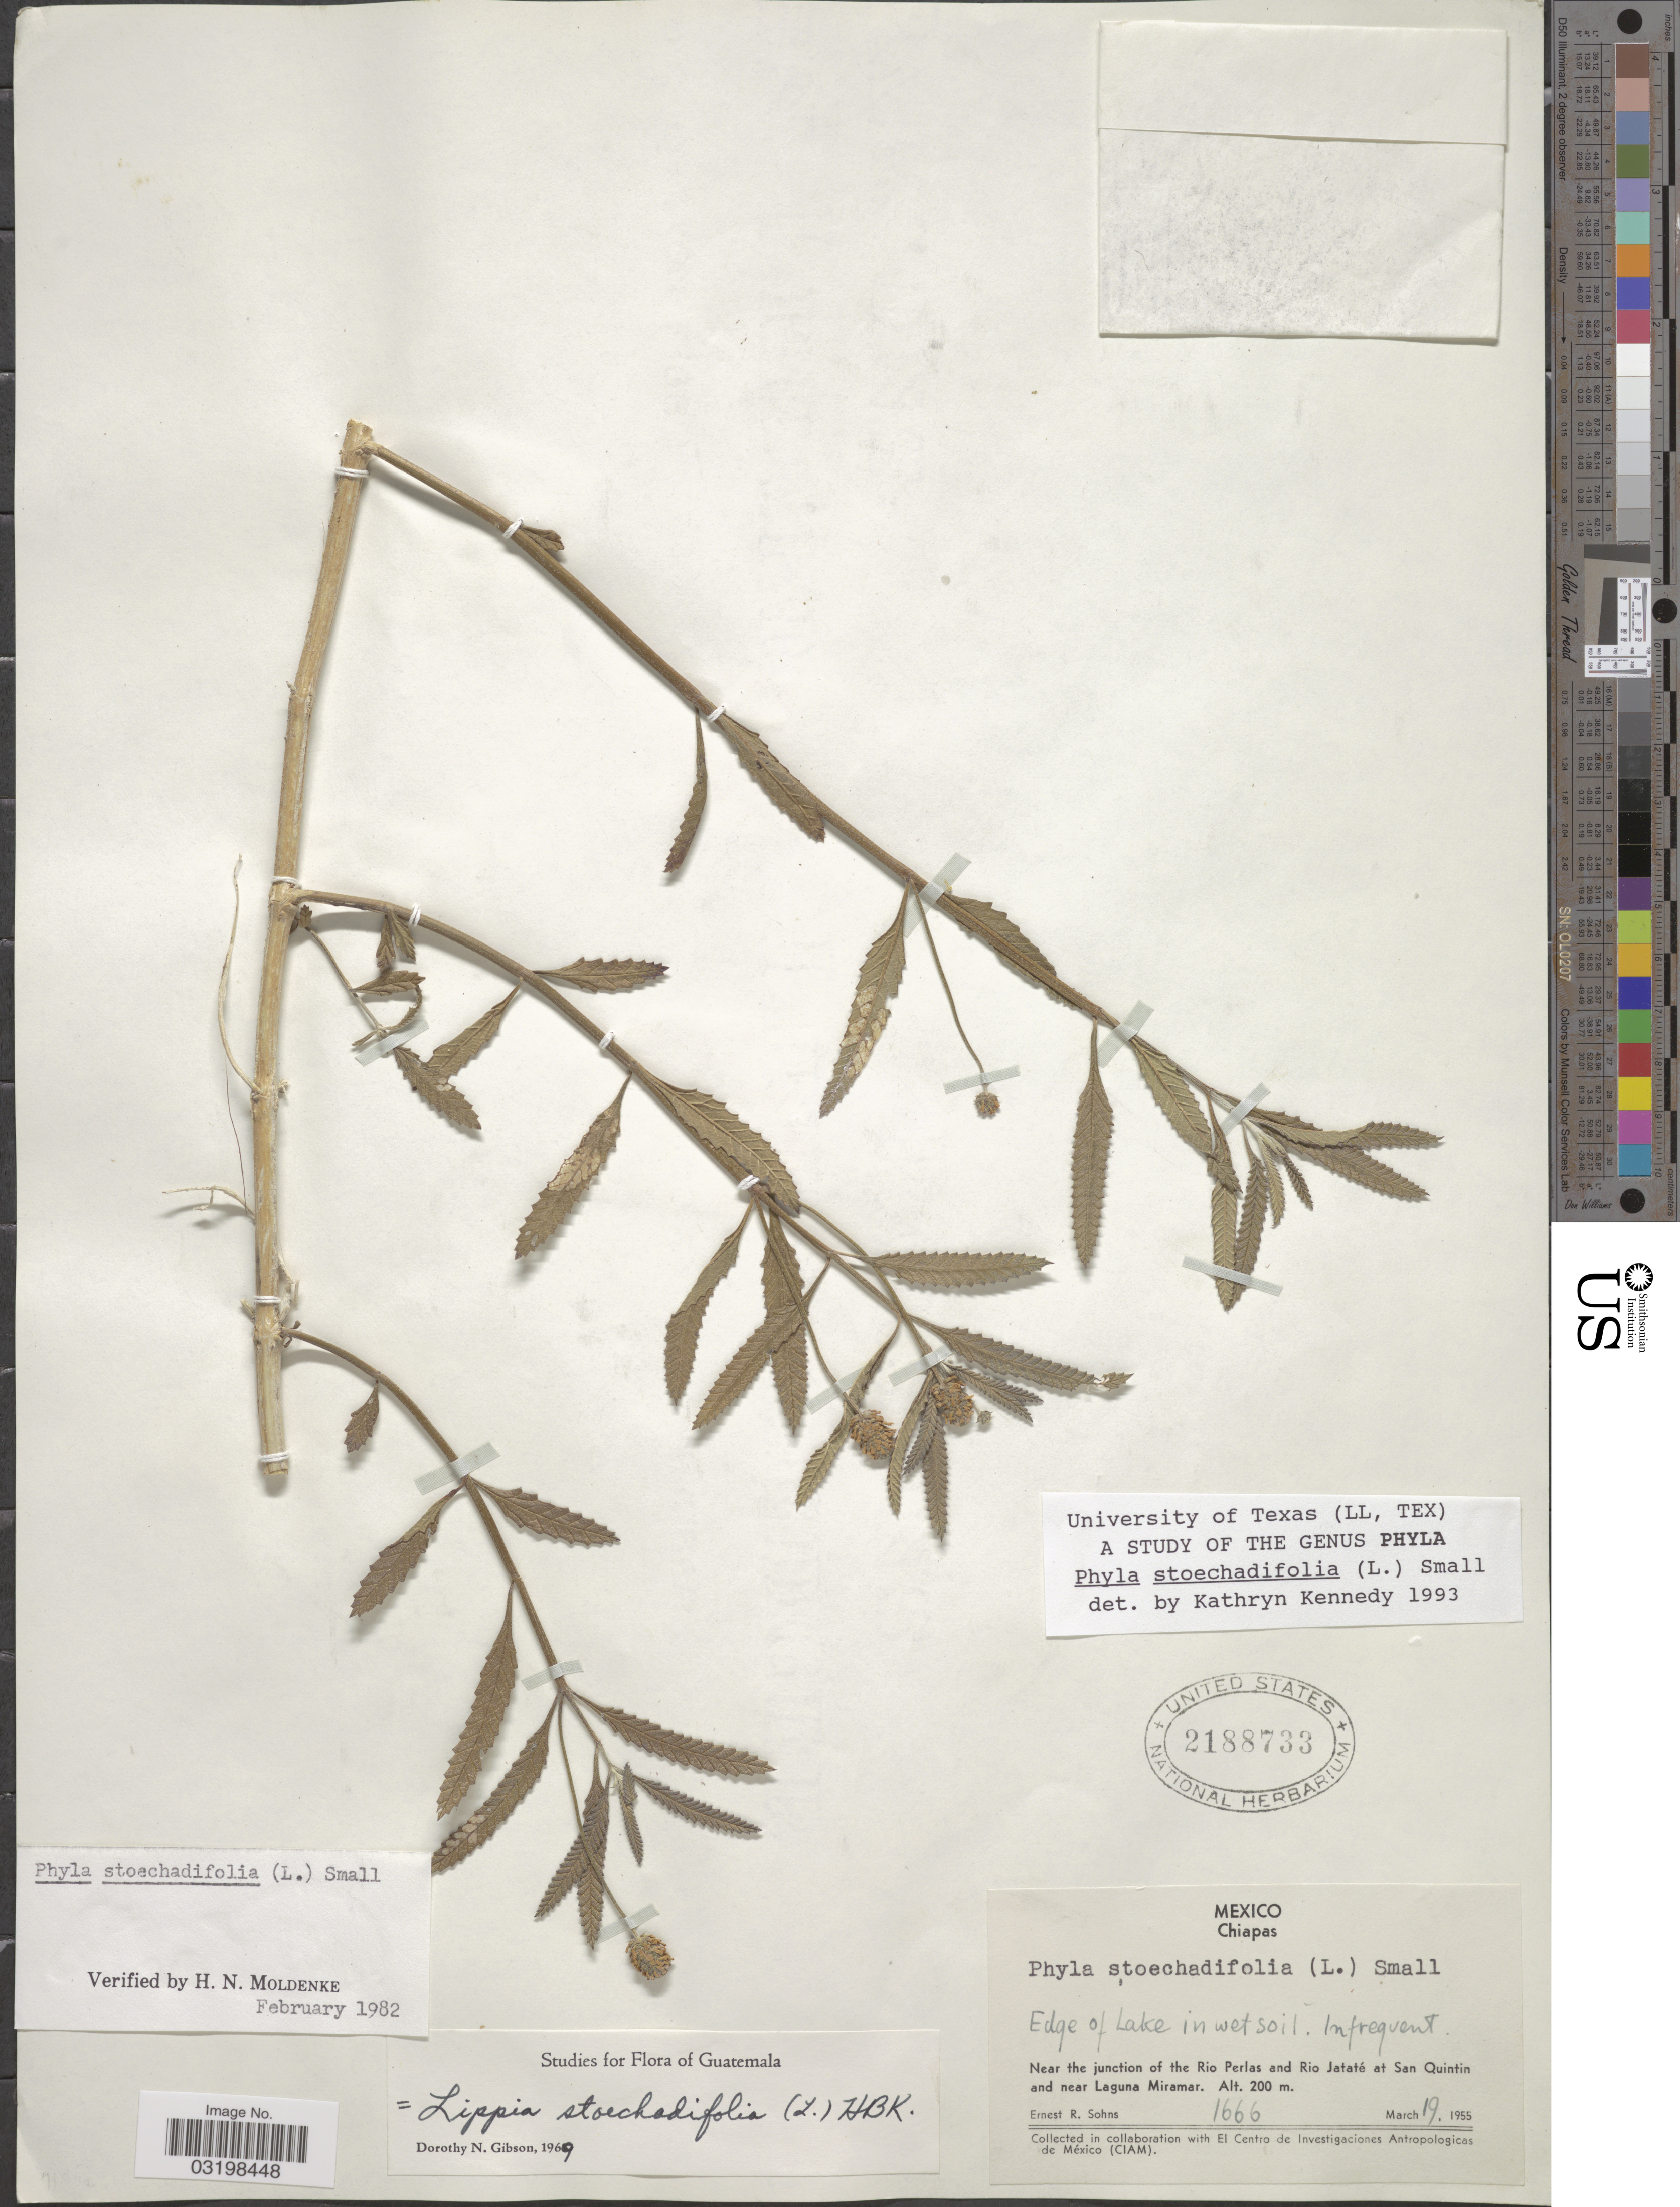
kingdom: Plantae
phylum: Tracheophyta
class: Magnoliopsida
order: Lamiales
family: Verbenaceae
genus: Lippia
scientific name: Lippia stoechadifolia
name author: (L.) Kunth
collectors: E. R. Sohns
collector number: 1666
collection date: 1955-03-19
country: Mexico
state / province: Chiapas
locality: Near the junction of the Rio Perlas and Rio Jataté at San Quintin and near Laguna Miramar.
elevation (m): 200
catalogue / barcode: US 2188733